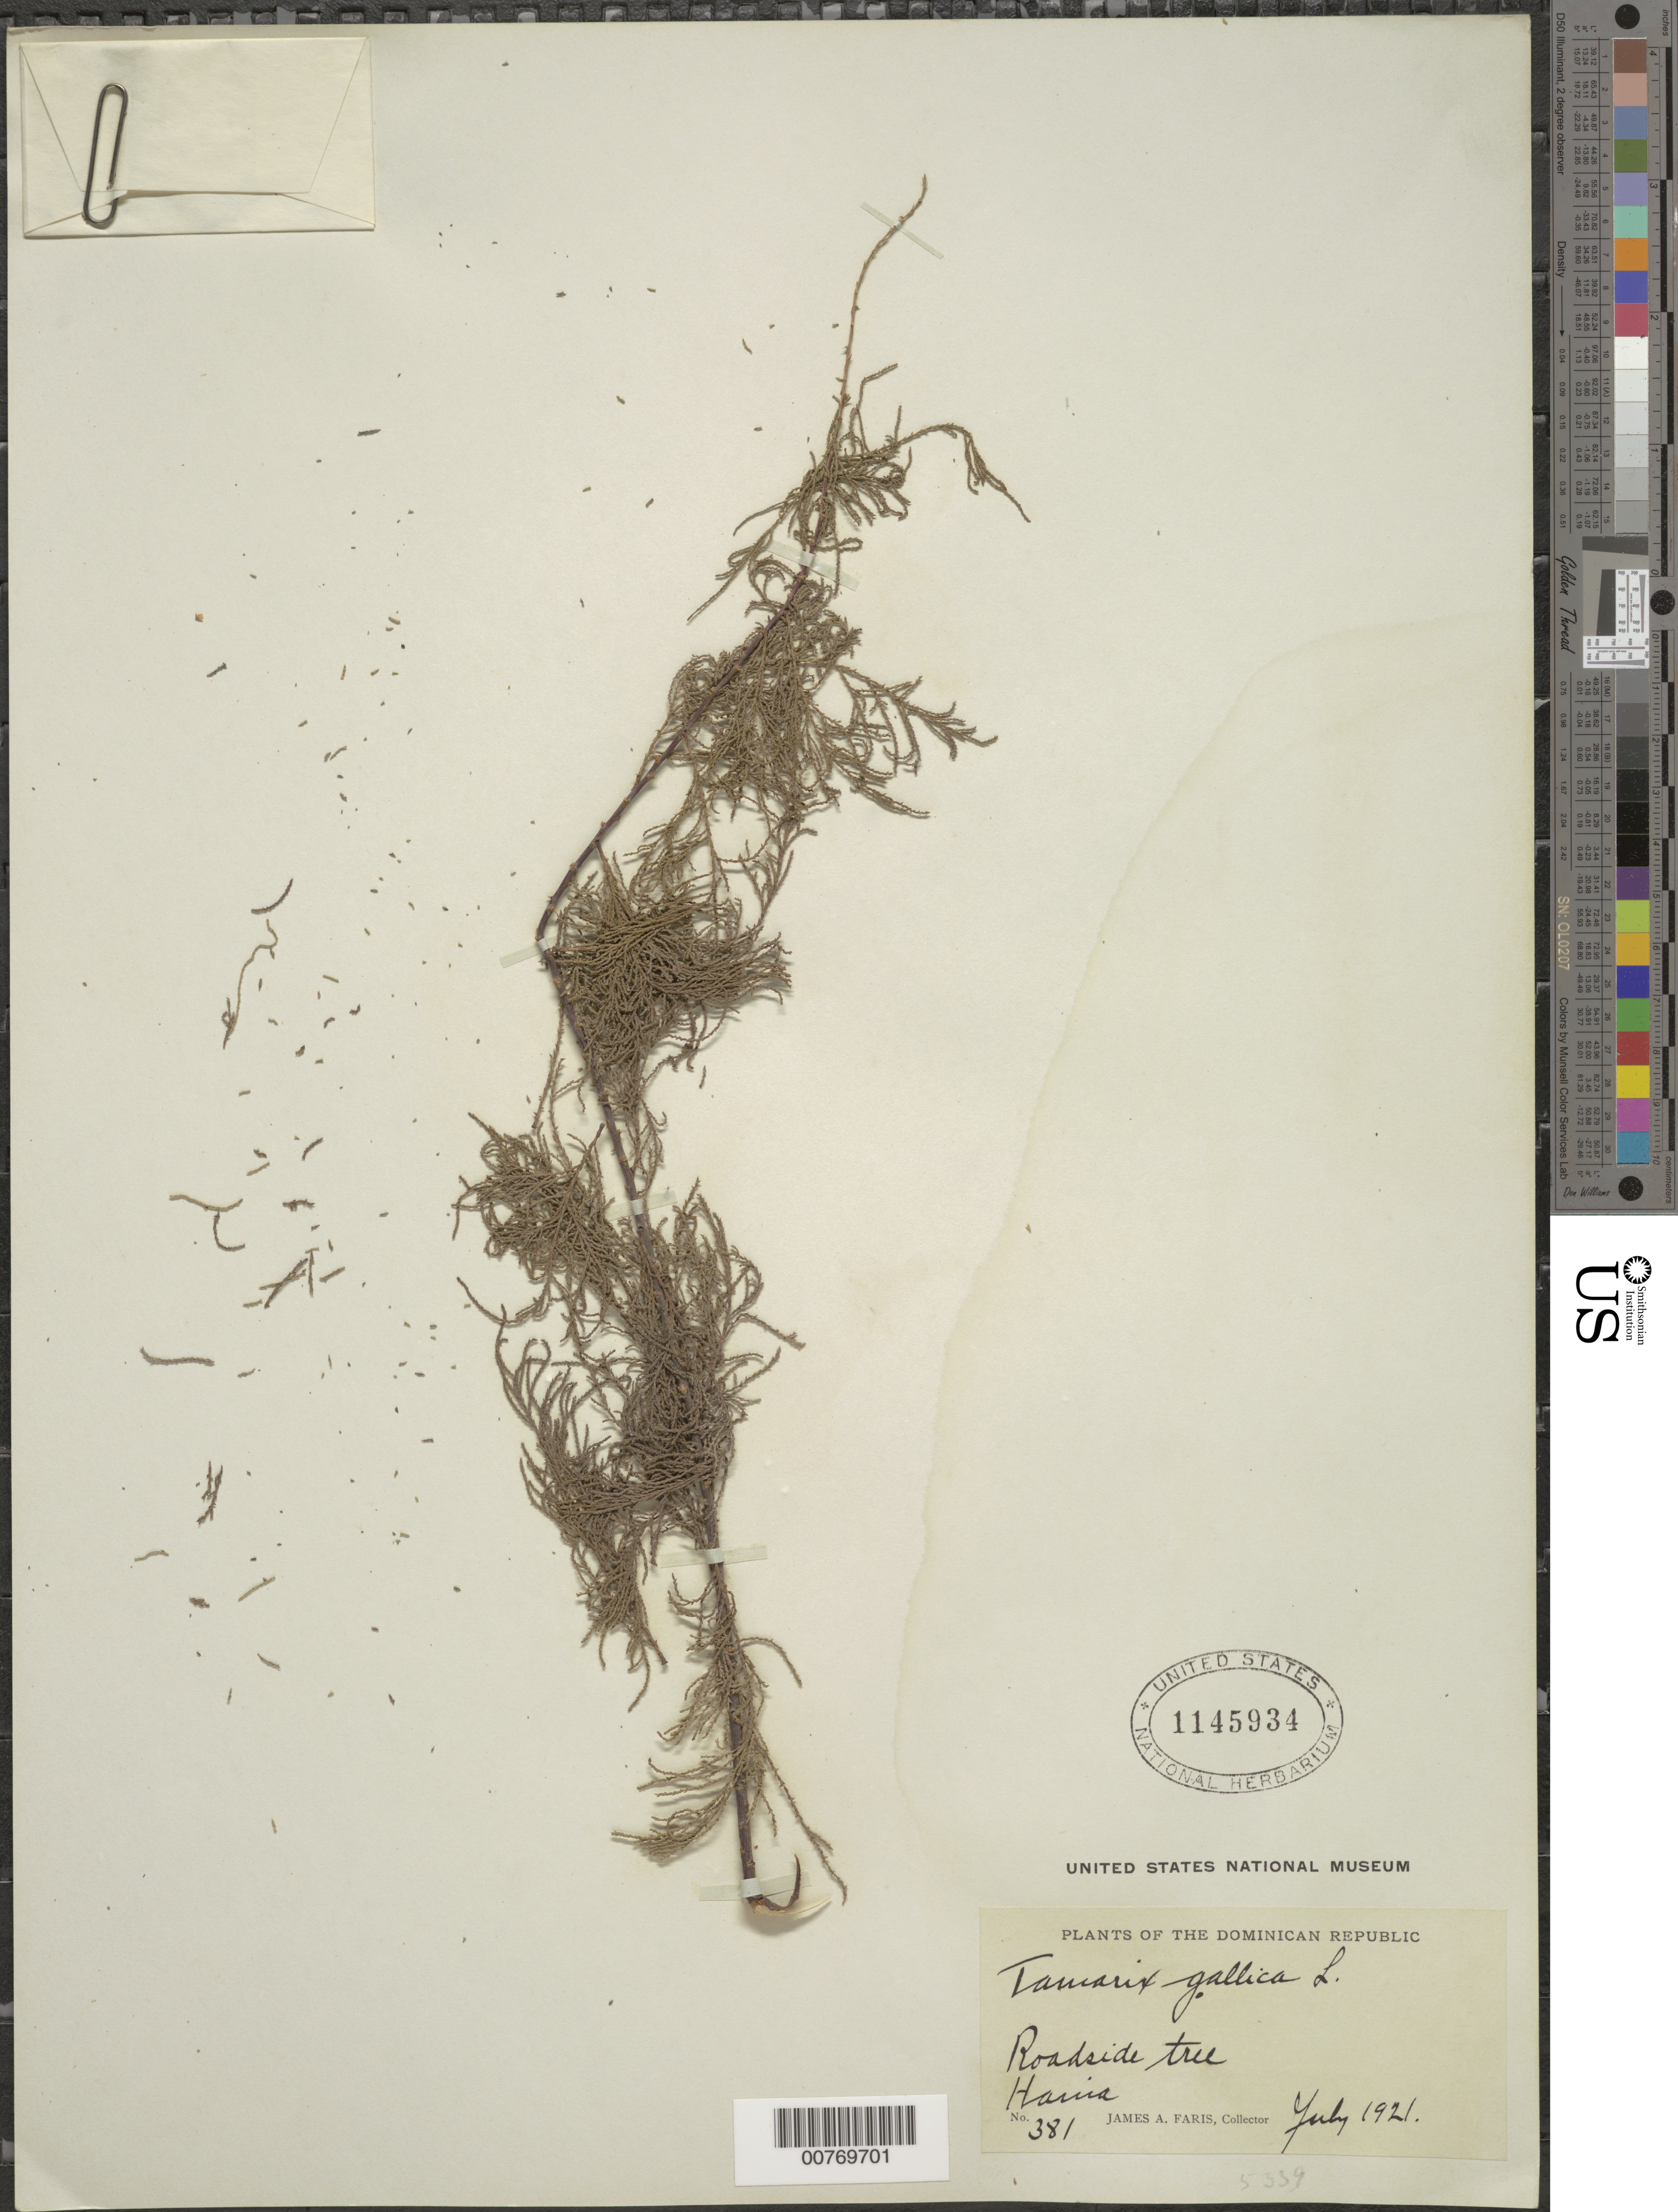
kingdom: Plantae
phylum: Tracheophyta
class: Magnoliopsida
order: Caryophyllales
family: Tamaricaceae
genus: Tamarix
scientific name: Tamarix gallica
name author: L.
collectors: J. Faris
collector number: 381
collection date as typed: Jul 1910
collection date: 1910-07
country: Dominican Republic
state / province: San Cristóbal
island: Hispaniola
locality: Haiva.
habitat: Roadside tree.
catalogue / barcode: US 1145934